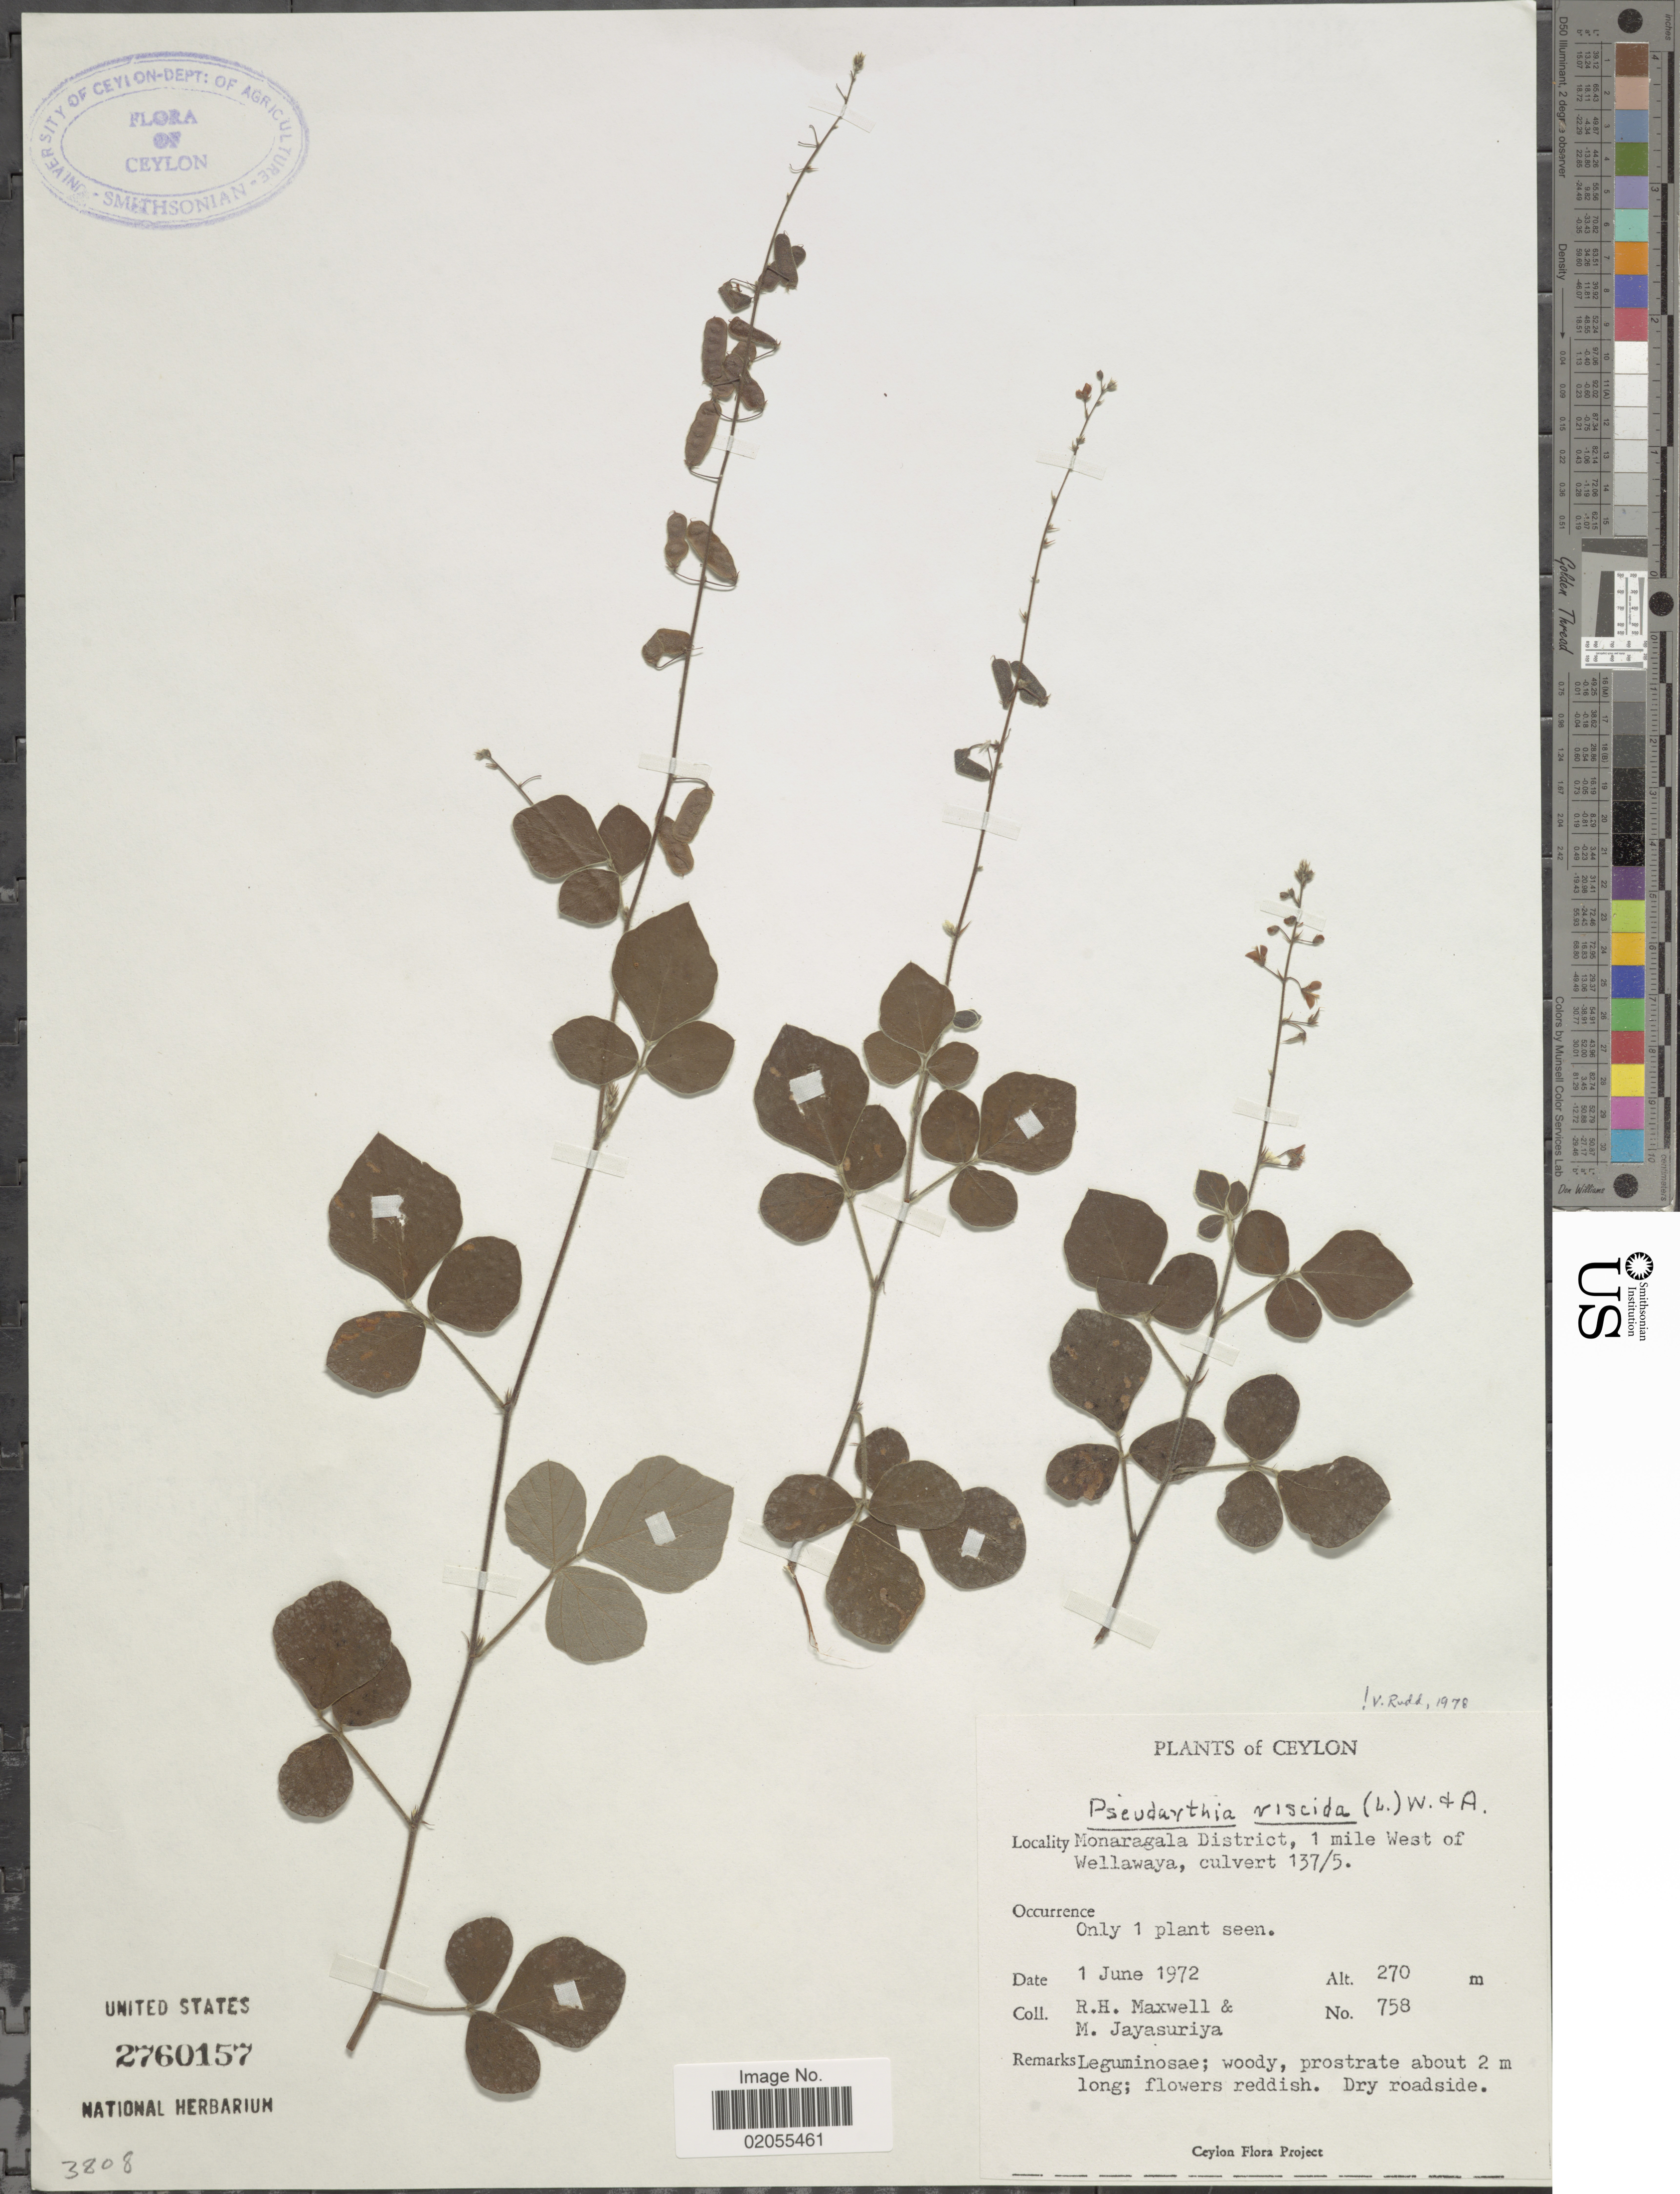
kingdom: Plantae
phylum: Tracheophyta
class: Magnoliopsida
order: Fabales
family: Fabaceae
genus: Pseudarthria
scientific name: Pseudarthria viscida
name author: (L.) Wight & Arn.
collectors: R. Maxwell & M. Jayasuriya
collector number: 758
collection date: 1972-06-01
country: Sri Lanka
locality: Ceylon, Monaragala District, 1 mile West of Wellawaya, culvert 137/5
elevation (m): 270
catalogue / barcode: US 2760157